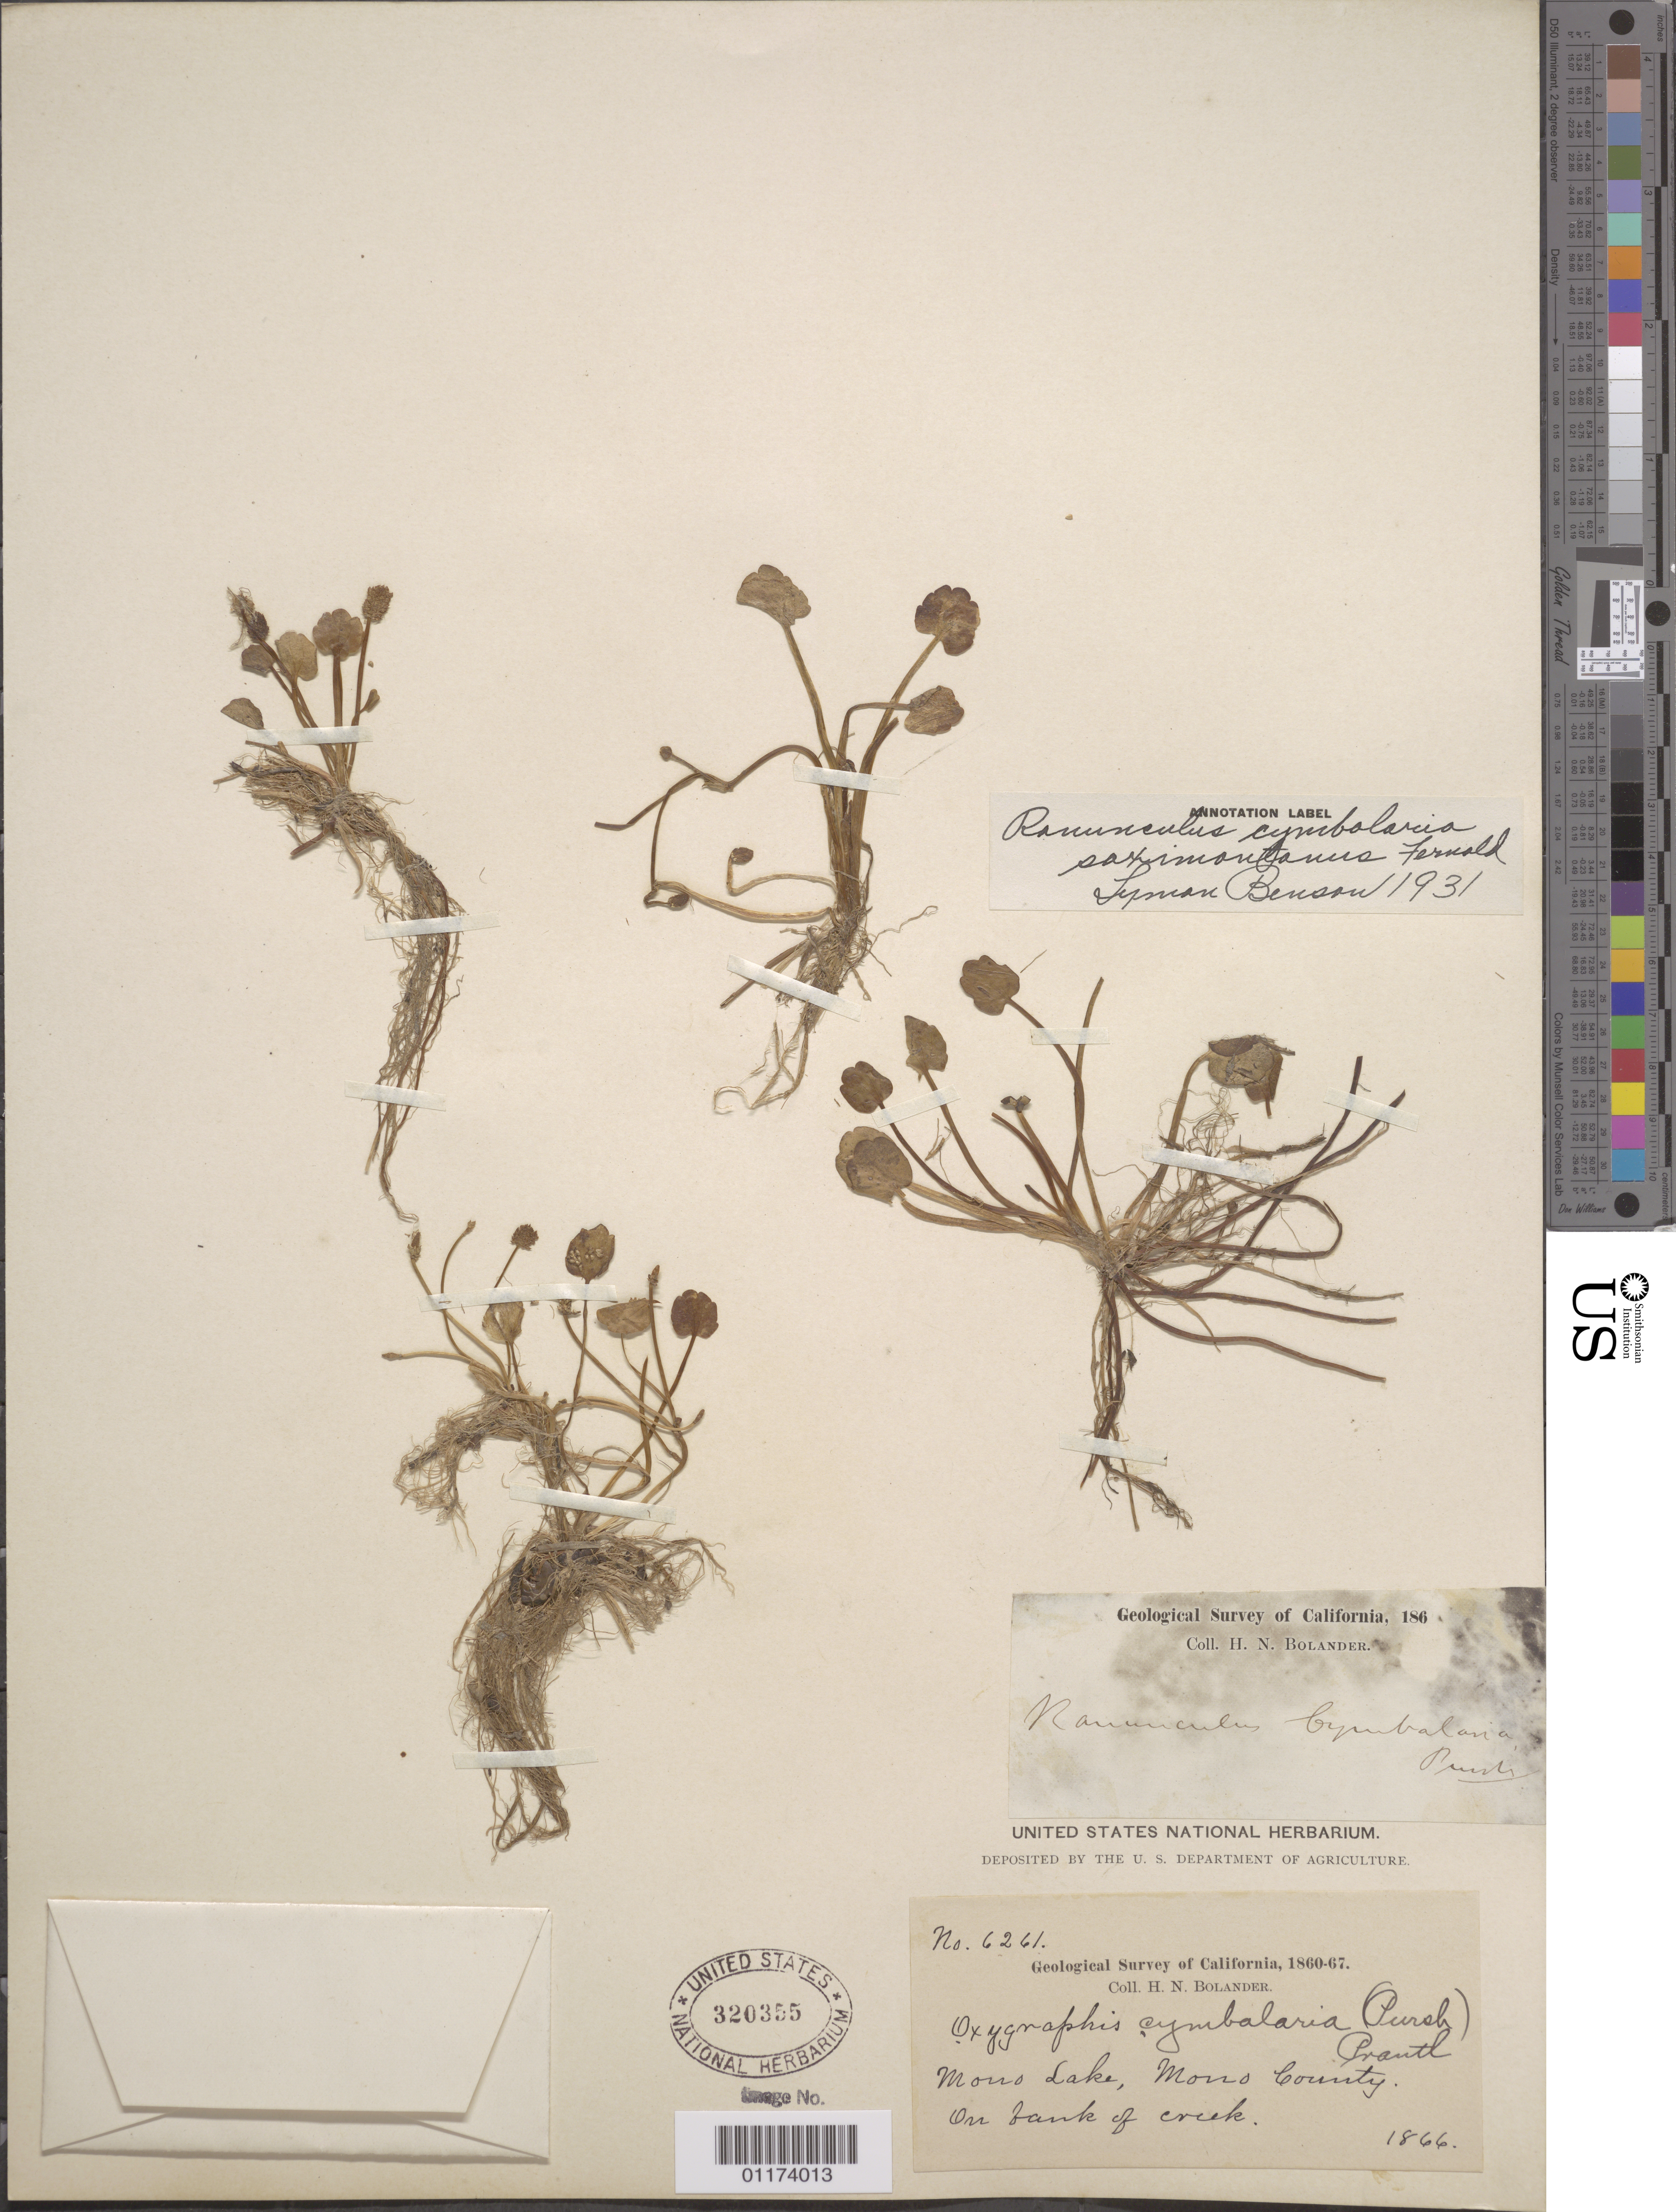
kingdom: Plantae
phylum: Tracheophyta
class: Magnoliopsida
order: Ranunculales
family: Ranunculaceae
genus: Halerpestes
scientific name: Halerpestes cymbalaria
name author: (Pursh) Greene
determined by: Strong, M. T., (US), Smithsonian Institution - National Museum of Natural History (UNITED STATES)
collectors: H. Bolander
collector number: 6261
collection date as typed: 1866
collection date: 1866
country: United States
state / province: California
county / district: Mono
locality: Mono Lake, on bank of creek.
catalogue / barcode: US 320355